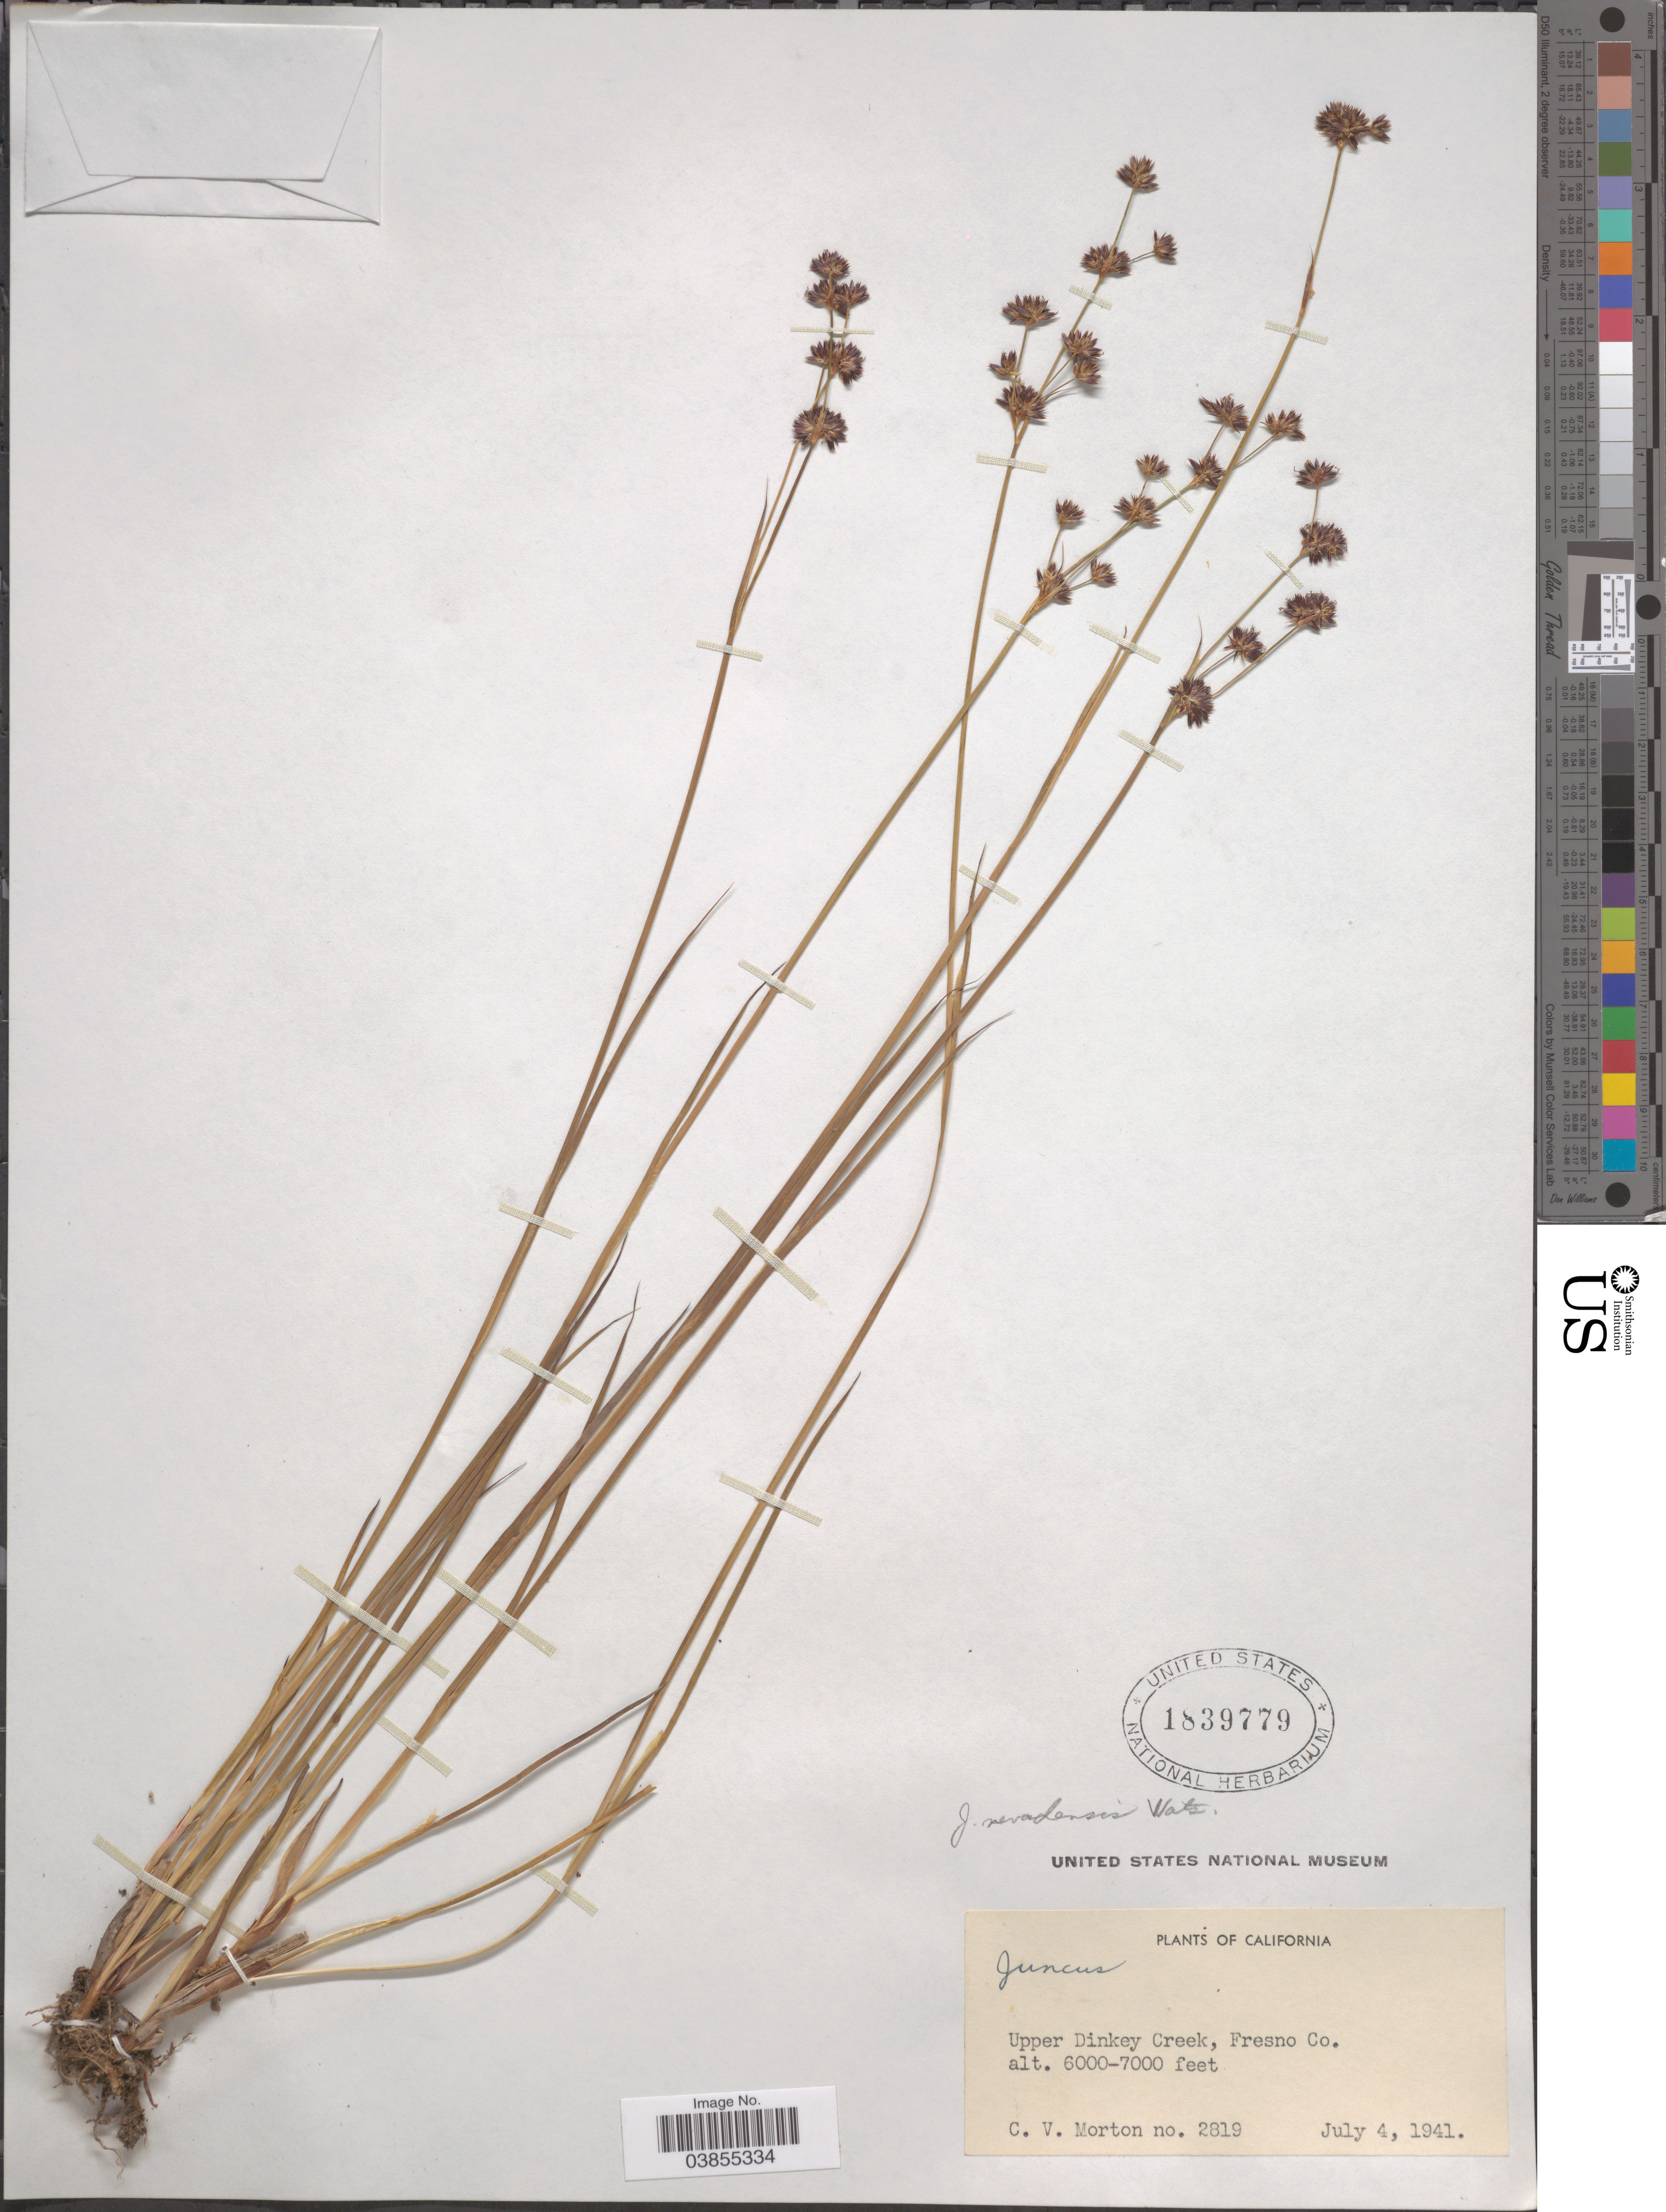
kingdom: Plantae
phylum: Tracheophyta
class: Liliopsida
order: Poales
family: Juncaceae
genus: Juncus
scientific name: Juncus nevadensis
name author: S. Watson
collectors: C. V. Morton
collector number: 2819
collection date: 1941-07-04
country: United States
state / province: California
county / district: Fresno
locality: Upper Dinkey Creek, Fresno Co.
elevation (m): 1829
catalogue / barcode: US 1839779